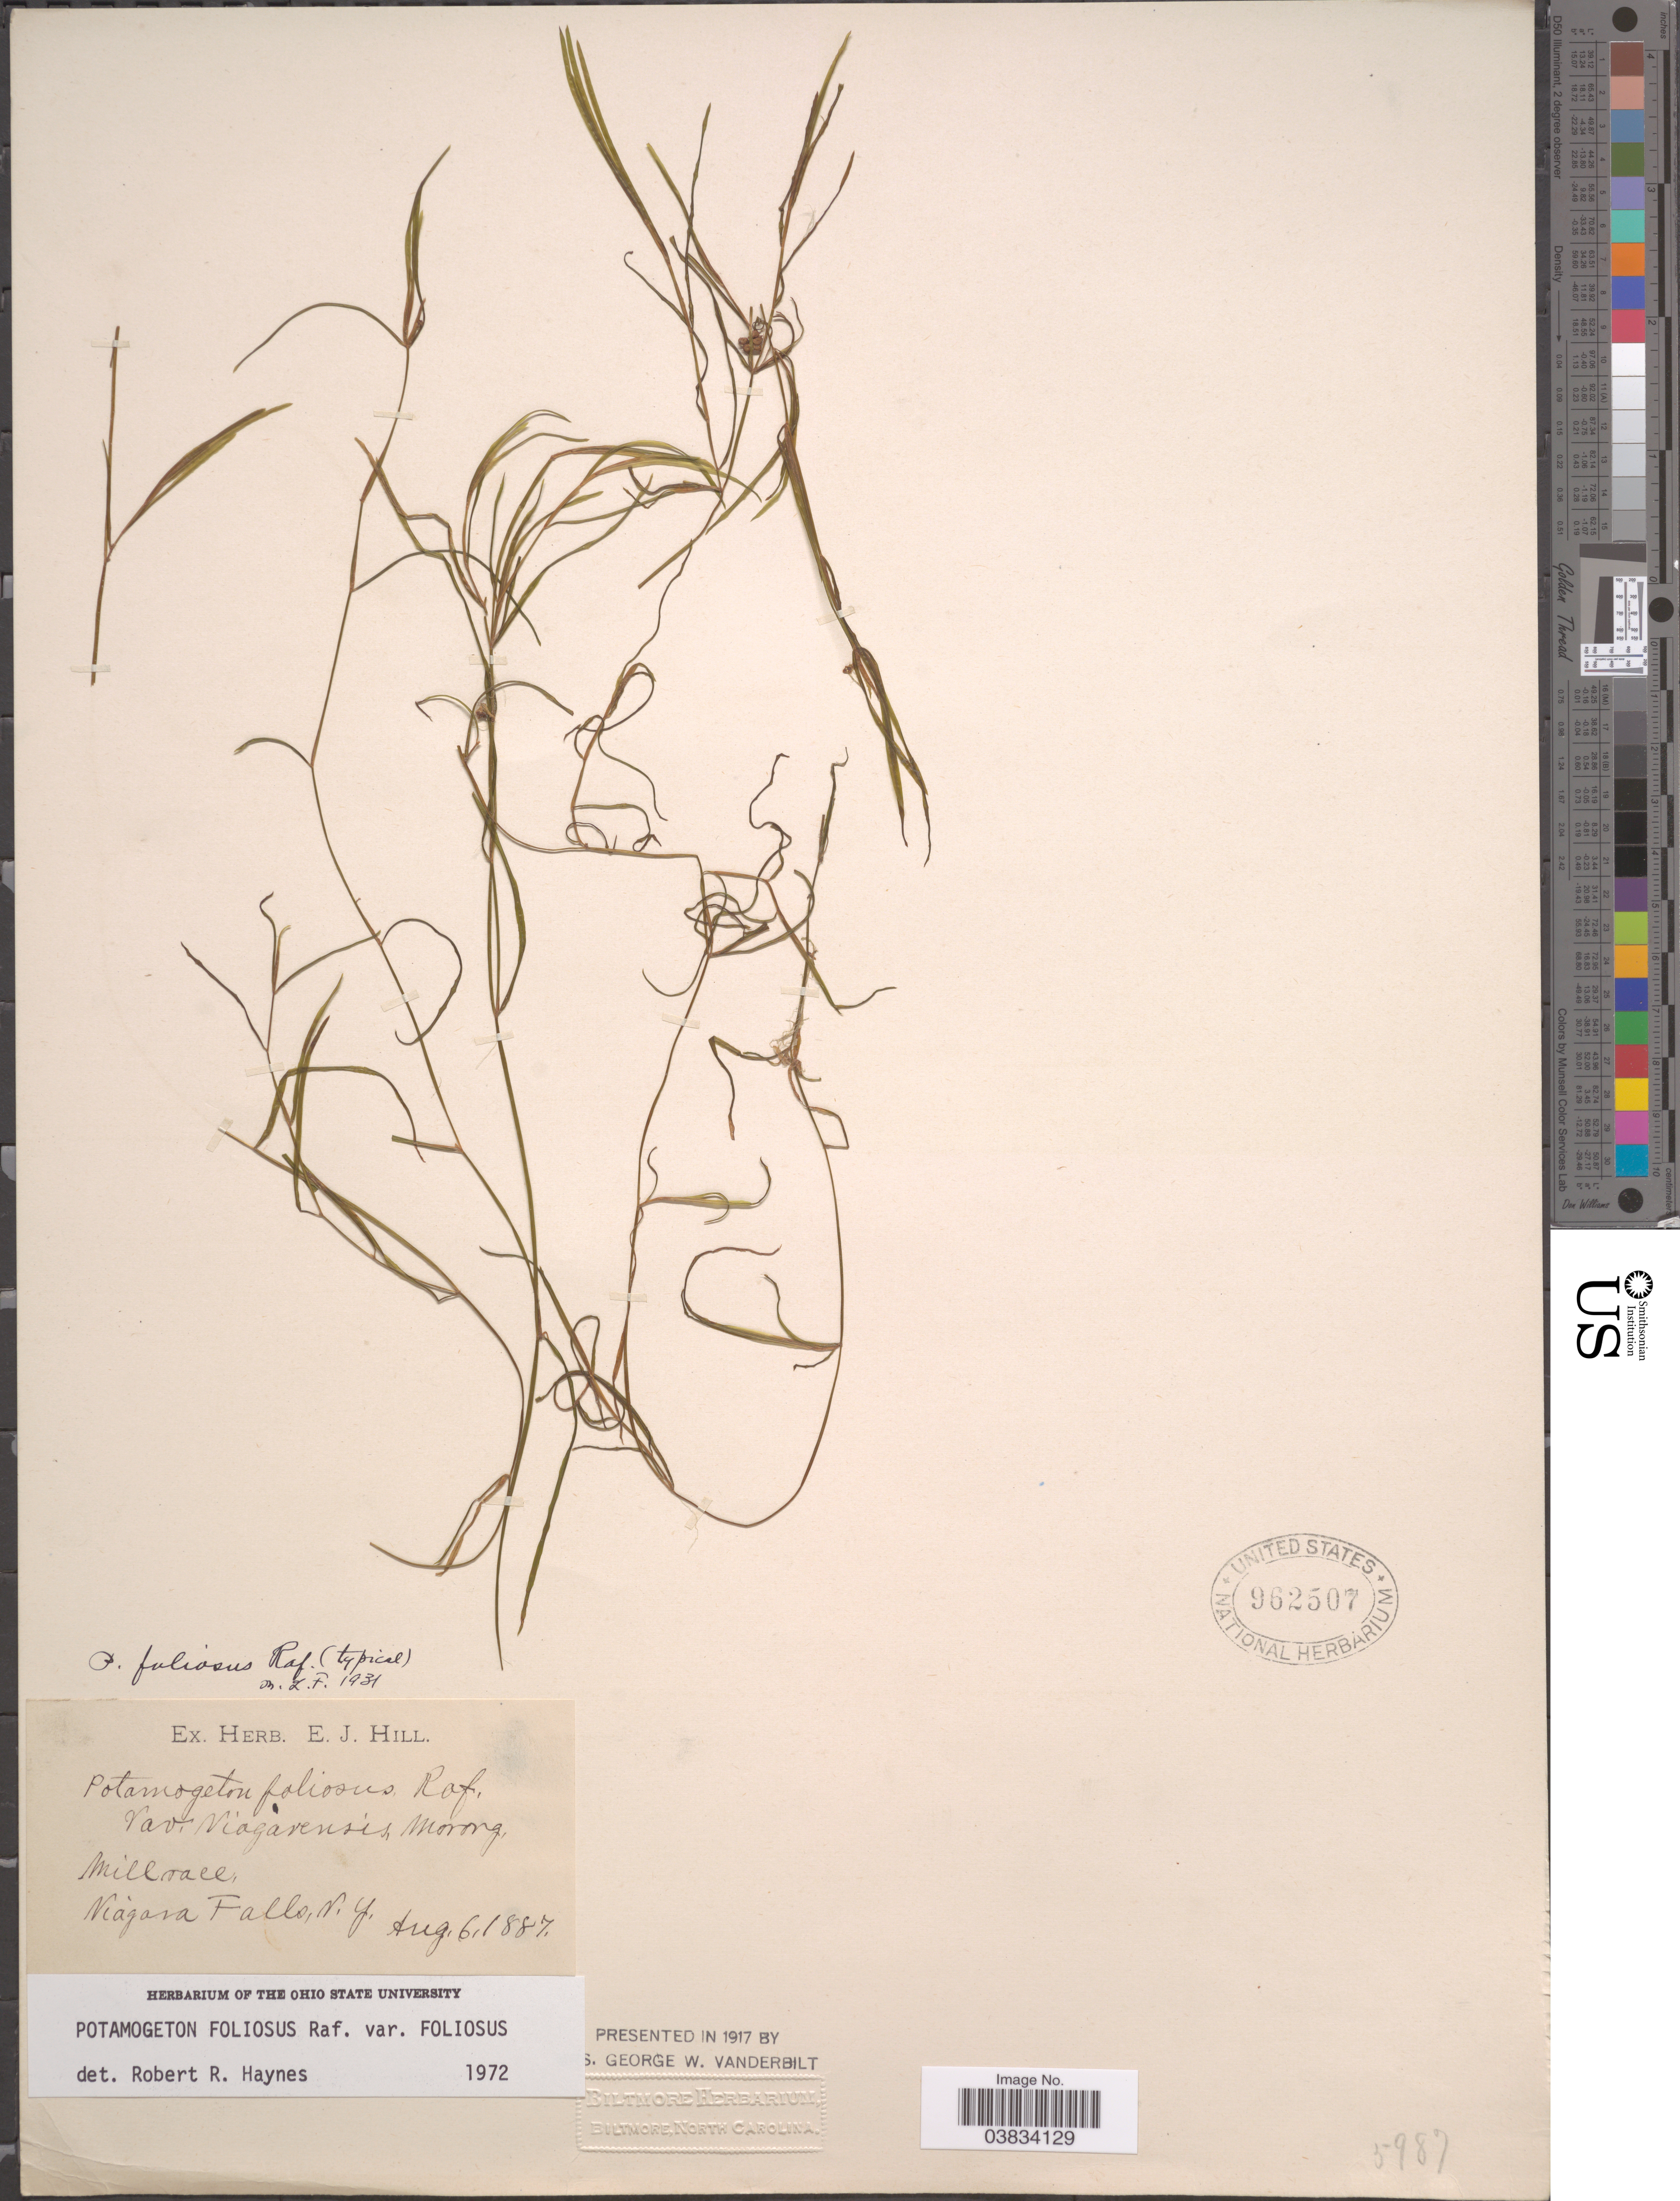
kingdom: Plantae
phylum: Tracheophyta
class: Liliopsida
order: Alismatales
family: Potamogetonaceae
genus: Potamogeton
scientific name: Potamogeton foliosus var. foliosus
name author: Raf.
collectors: Ex herb. E. J. Hill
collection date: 1887-08-06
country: United States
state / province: New York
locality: Millrace, Niagara Falls.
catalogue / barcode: US 962507